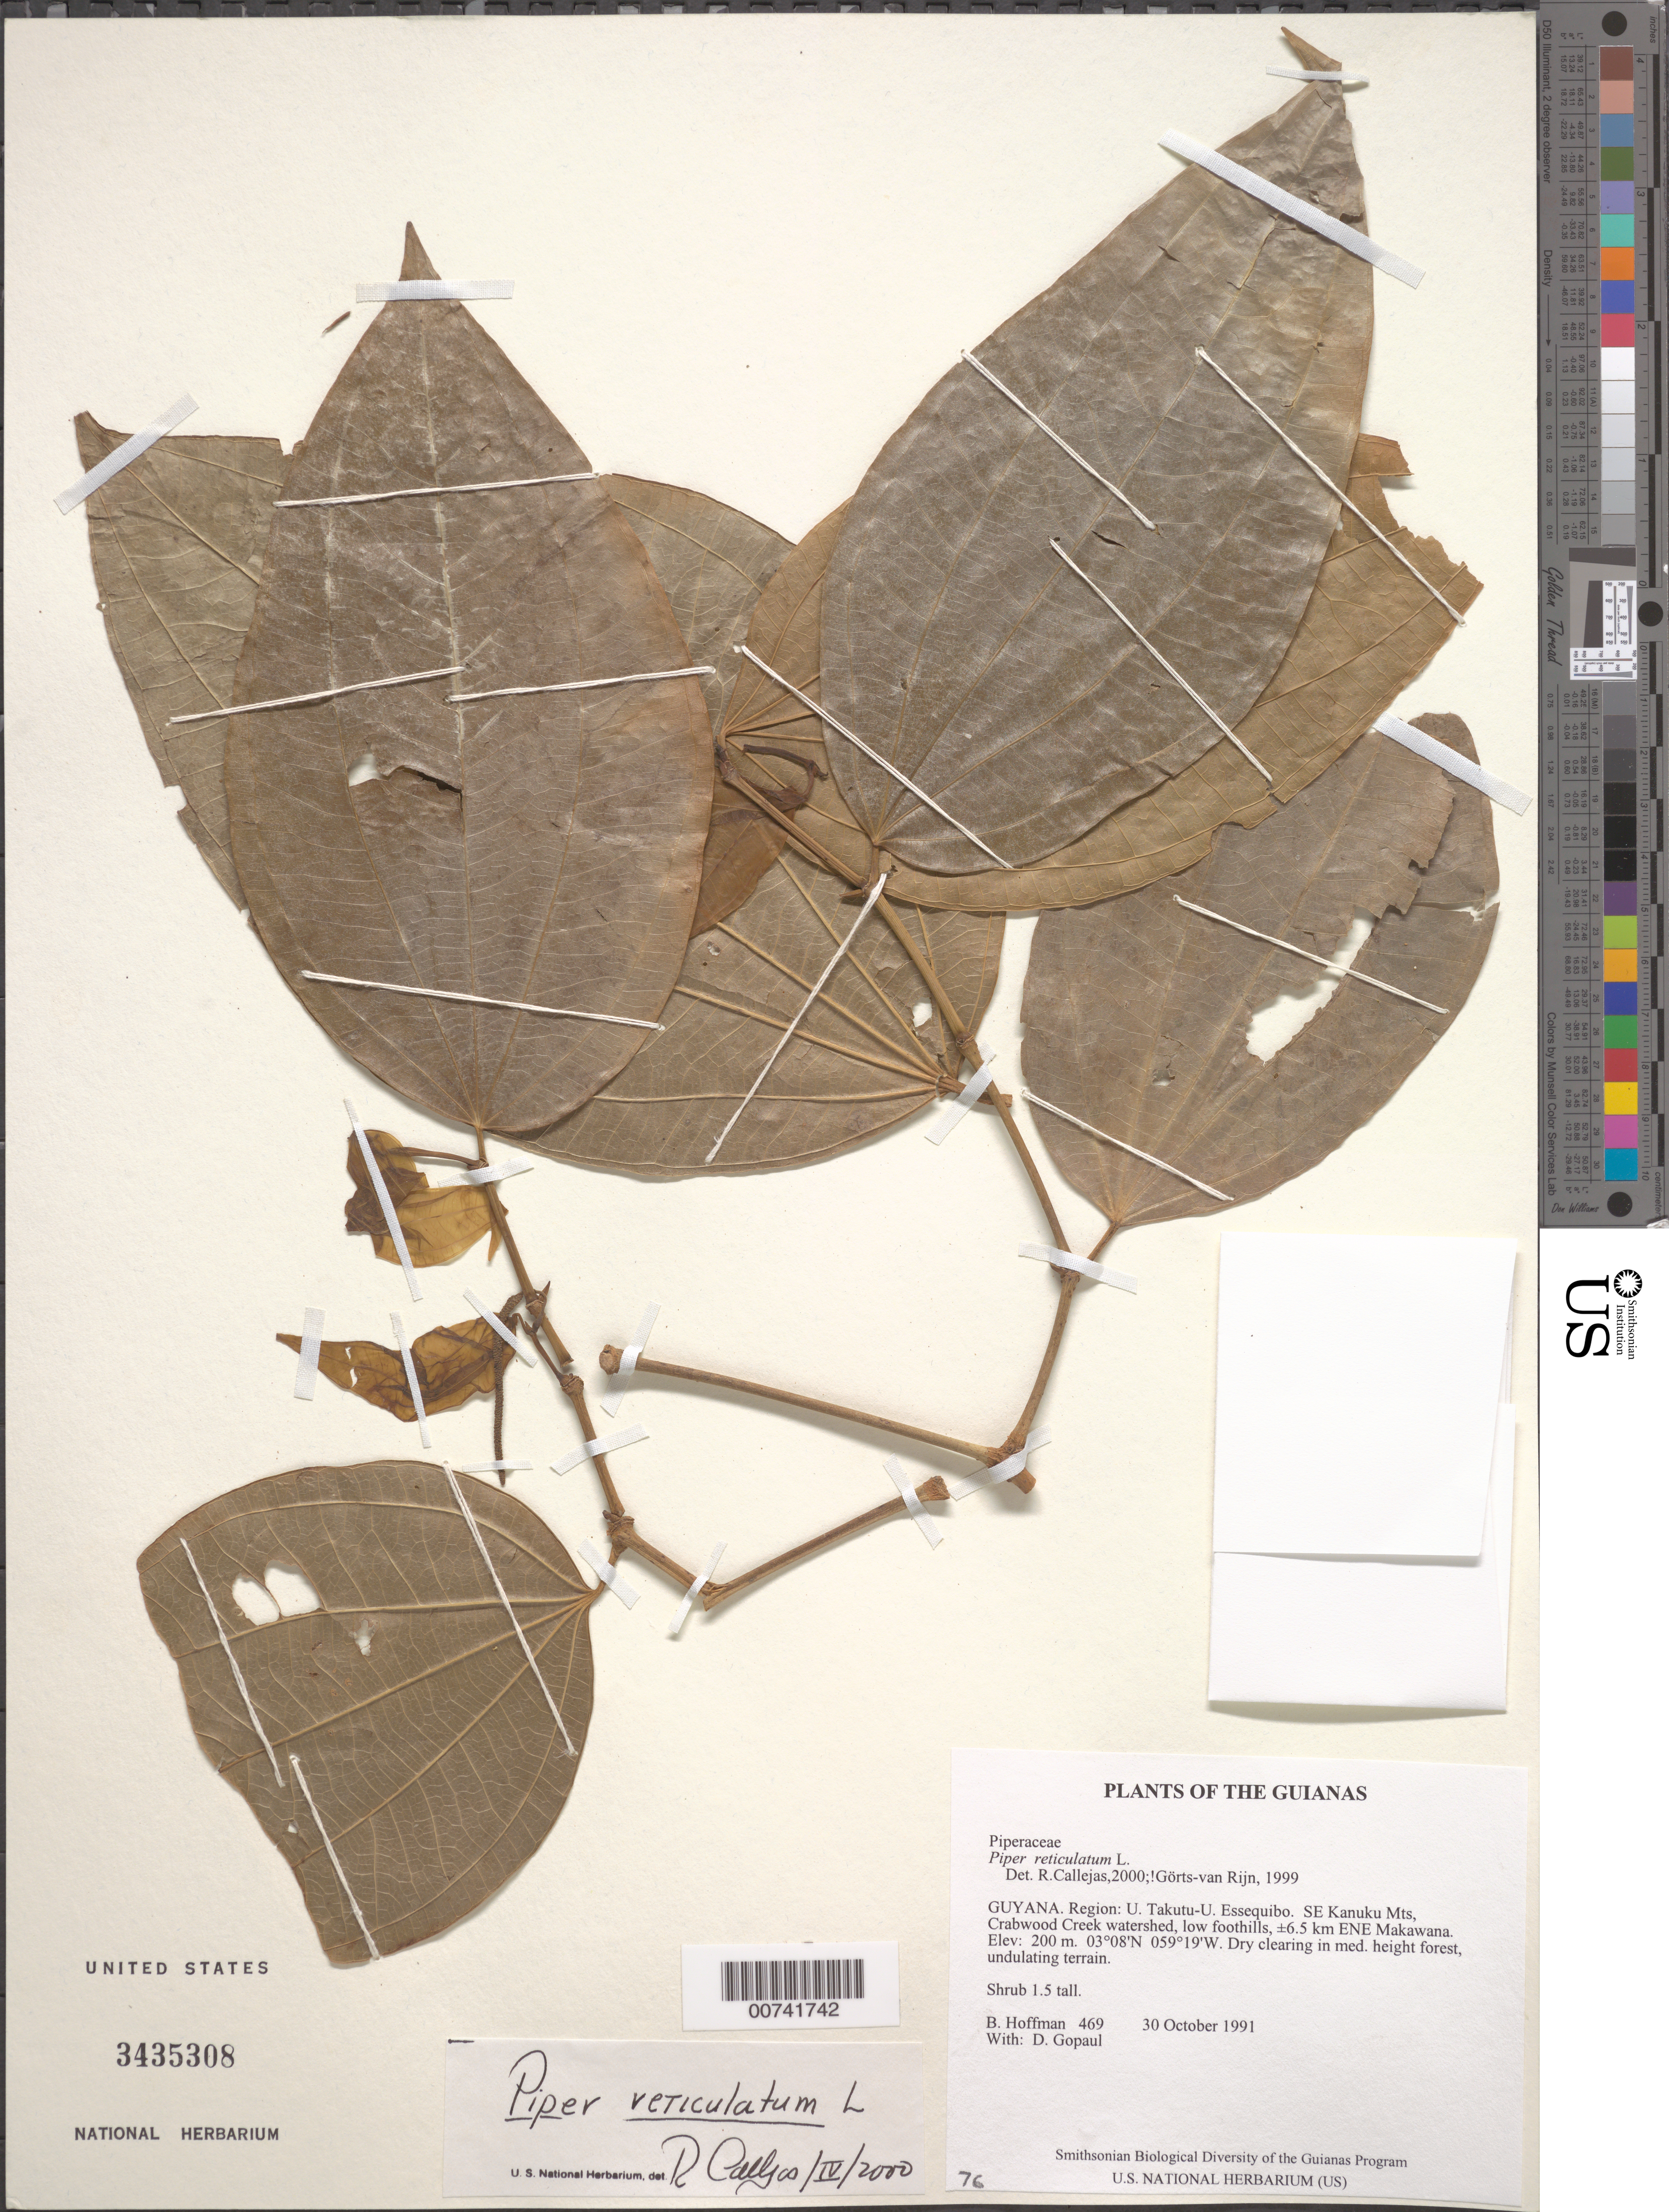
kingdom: Plantae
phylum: Tracheophyta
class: Magnoliopsida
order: Piperales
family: Piperaceae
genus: Piper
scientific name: Piper reticulatum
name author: L.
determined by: Görts-van Rijn, A. R. A.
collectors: B. Hoffman & D. Gopaul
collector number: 469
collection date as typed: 30 October 1991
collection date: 1991-10-30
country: Guyana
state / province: U. Takutu-U. Essequibo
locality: SE Kanuku Mts, Crabwood Creek watershed, low foothills, ±6.5 km ENE of Makawatta Mountain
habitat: Dry clearing in med. height forest, undulating terrain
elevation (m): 200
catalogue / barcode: US 3435308